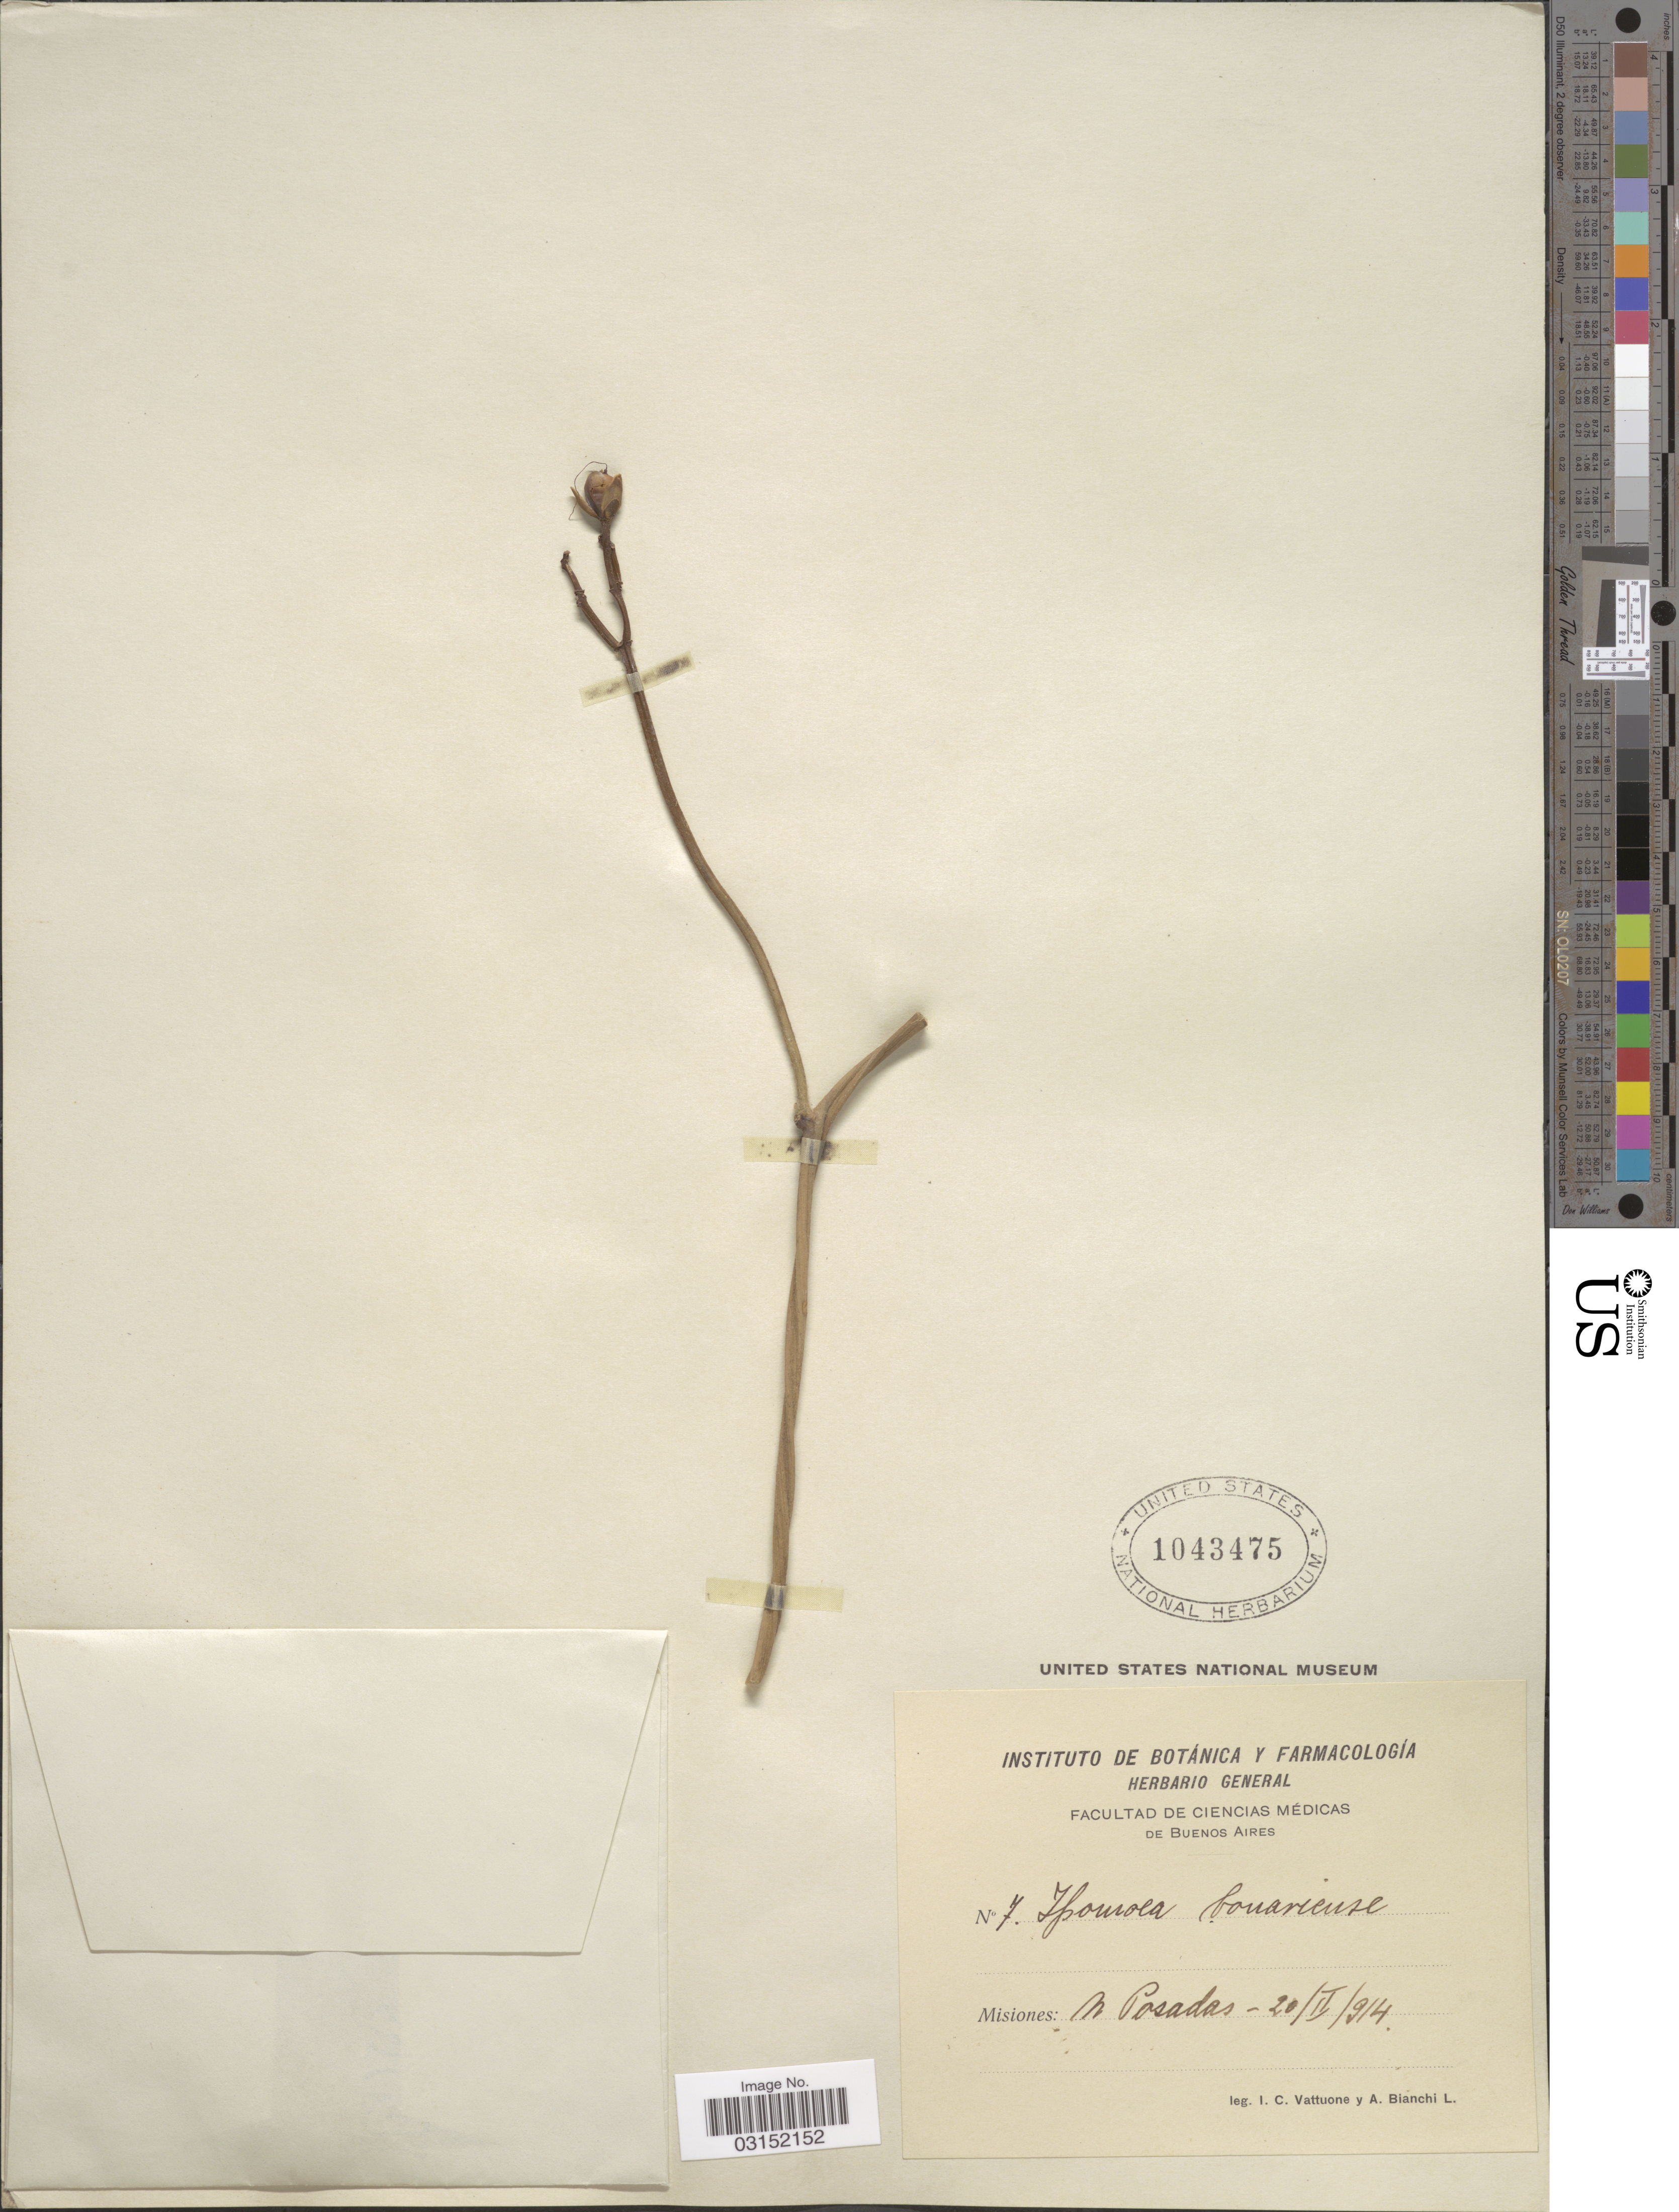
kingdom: Plantae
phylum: Tracheophyta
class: Magnoliopsida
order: Solanales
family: Convolvulaceae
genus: Ipomoea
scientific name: Ipomoea bonariensis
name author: Hook.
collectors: I. Vattuone & A. Bianchi L.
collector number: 7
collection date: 1914-02-20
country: Argentina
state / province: Misiones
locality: Posadas.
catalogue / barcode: US 1043475